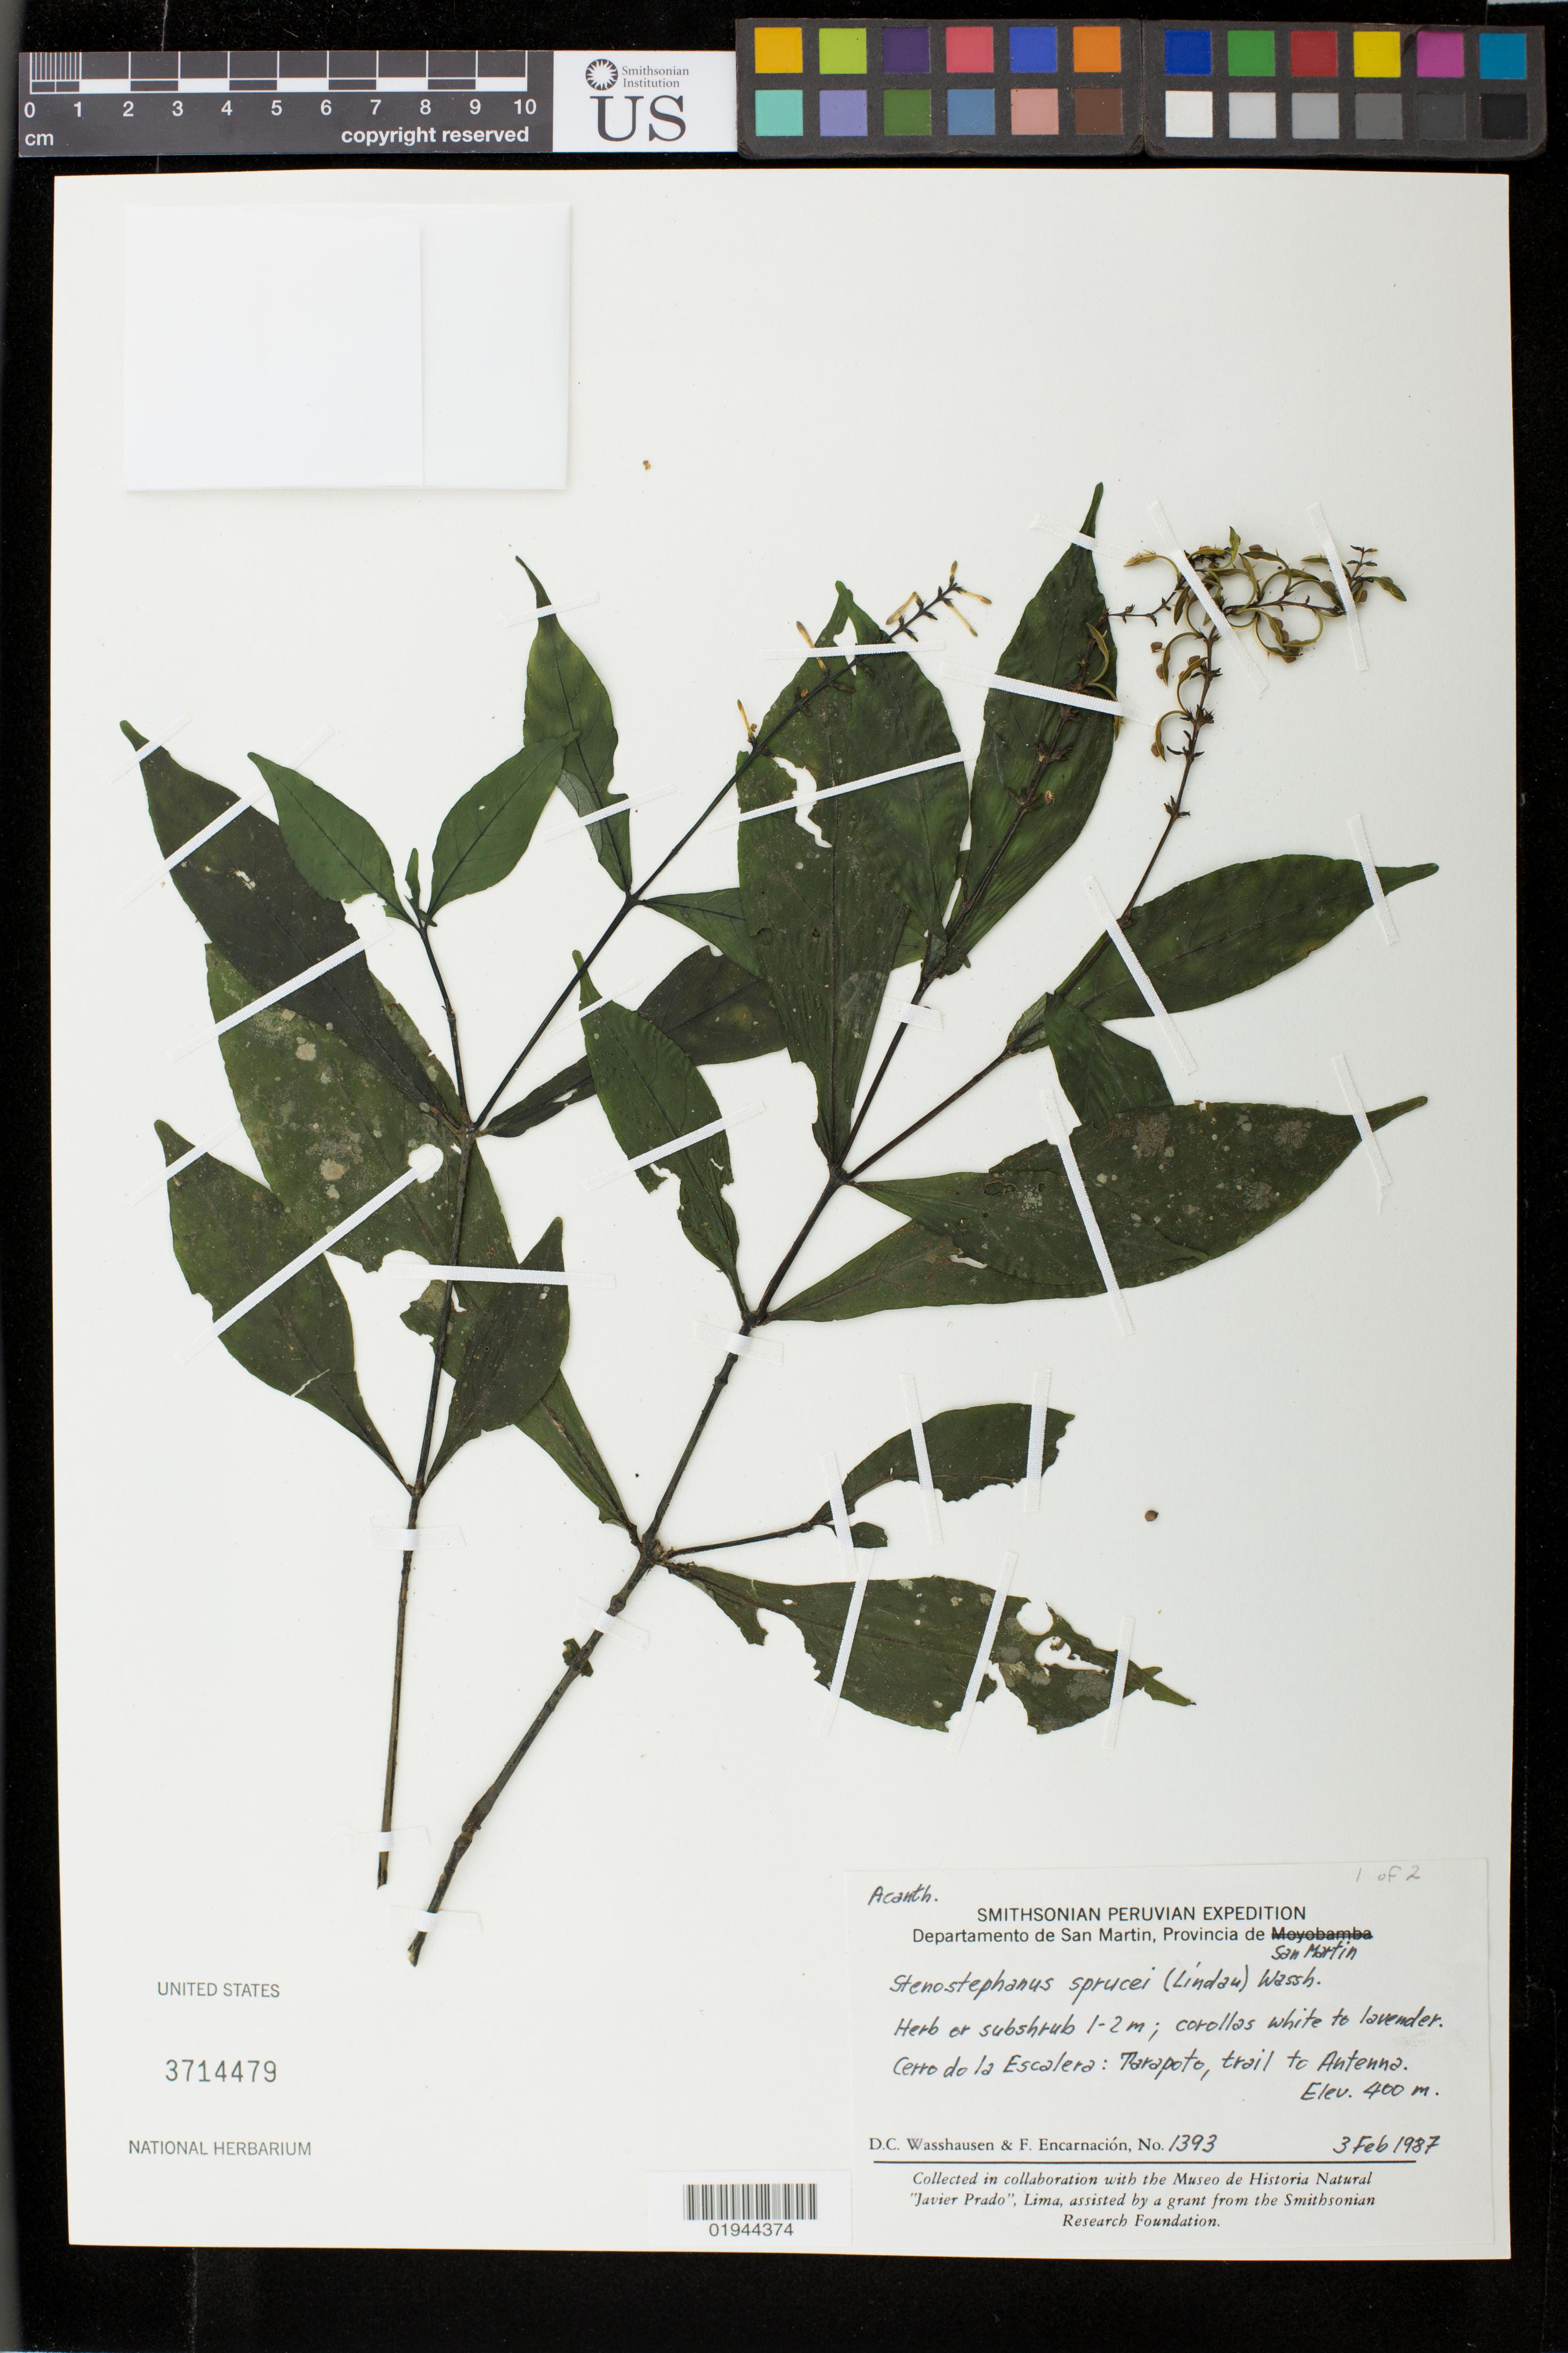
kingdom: Plantae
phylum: Tracheophyta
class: Magnoliopsida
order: Lamiales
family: Acanthaceae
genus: Stenostephanus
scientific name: Stenostephanus sprucei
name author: (Lindau) Wassh. & J.R.I. Wood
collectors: D. C. Wasshausen & F. Encarnación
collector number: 1393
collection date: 1987-02-03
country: Peru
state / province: San Martín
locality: Cerro de la Escalera: Tarapoto, trail to Antenna.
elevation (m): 400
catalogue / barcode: US 3714479